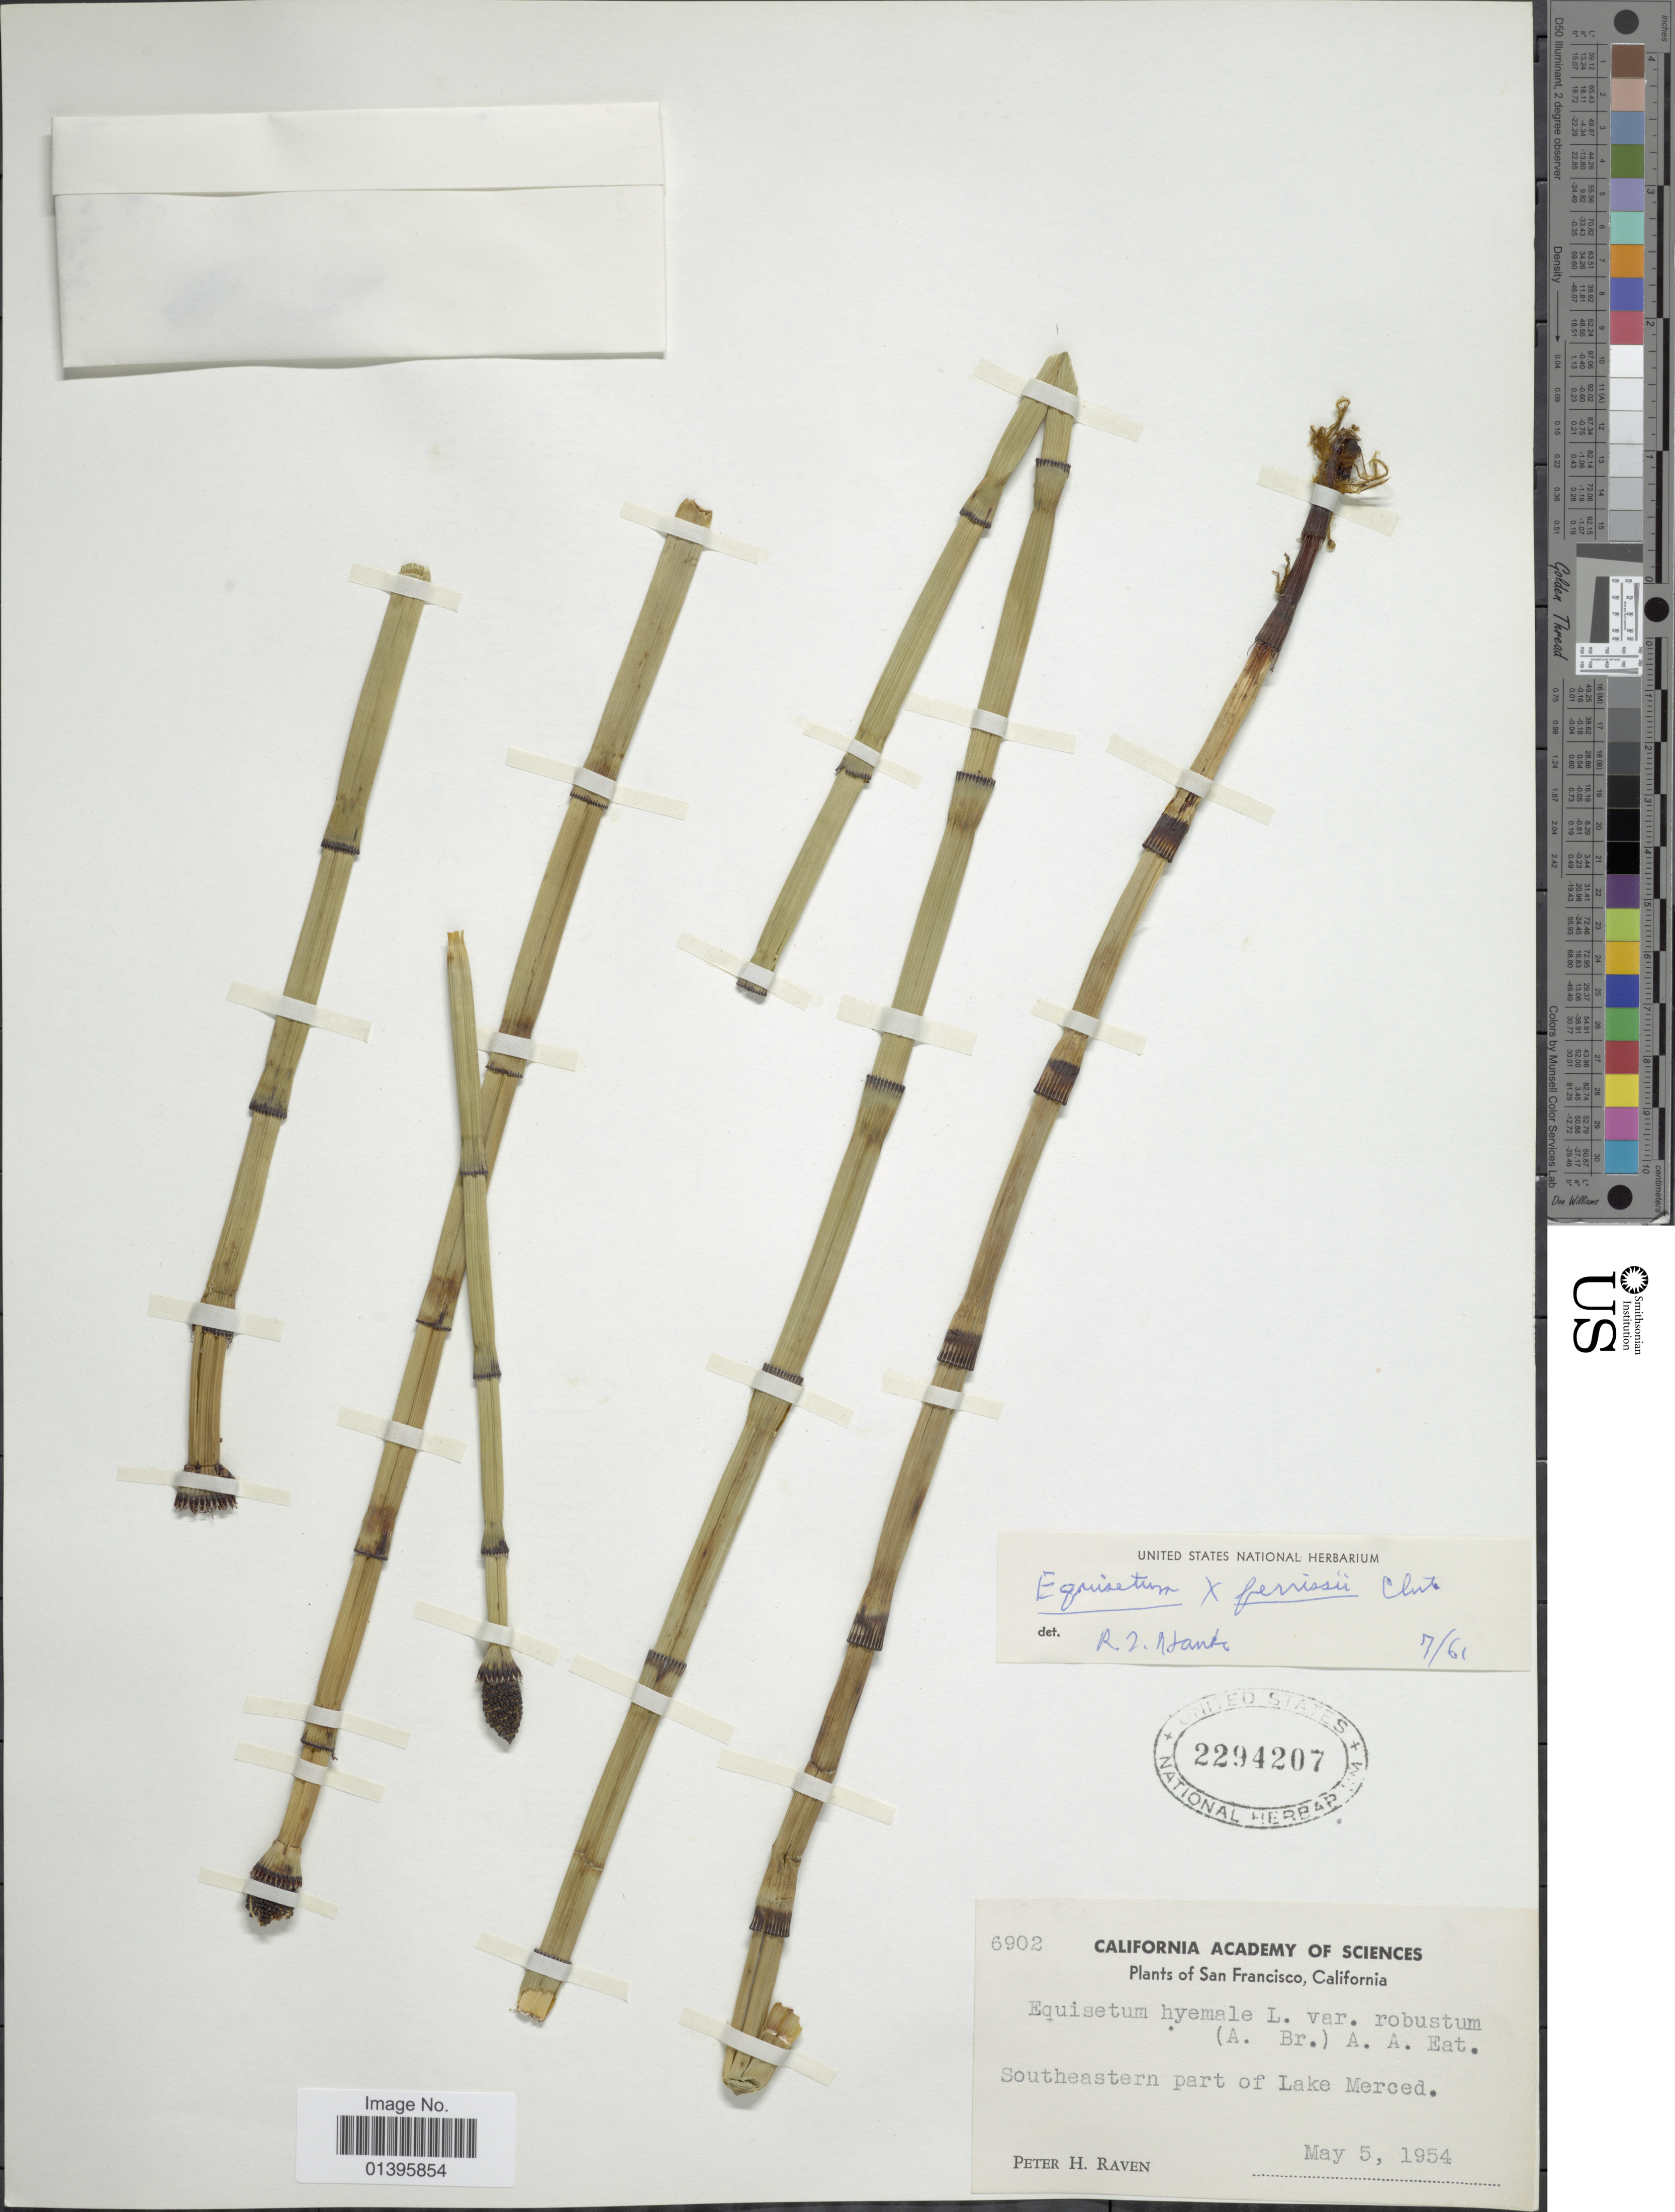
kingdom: Plantae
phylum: Tracheophyta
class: Polypodiopsida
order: Equisetales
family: Equisetaceae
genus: Equisetum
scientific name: Equisetum x ferrissii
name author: Clute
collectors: P. Raven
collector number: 6902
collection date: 1954-05-05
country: United States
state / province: California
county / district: San Francisco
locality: San Francisco. Southeastern part of Lake Merced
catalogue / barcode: US 2294207